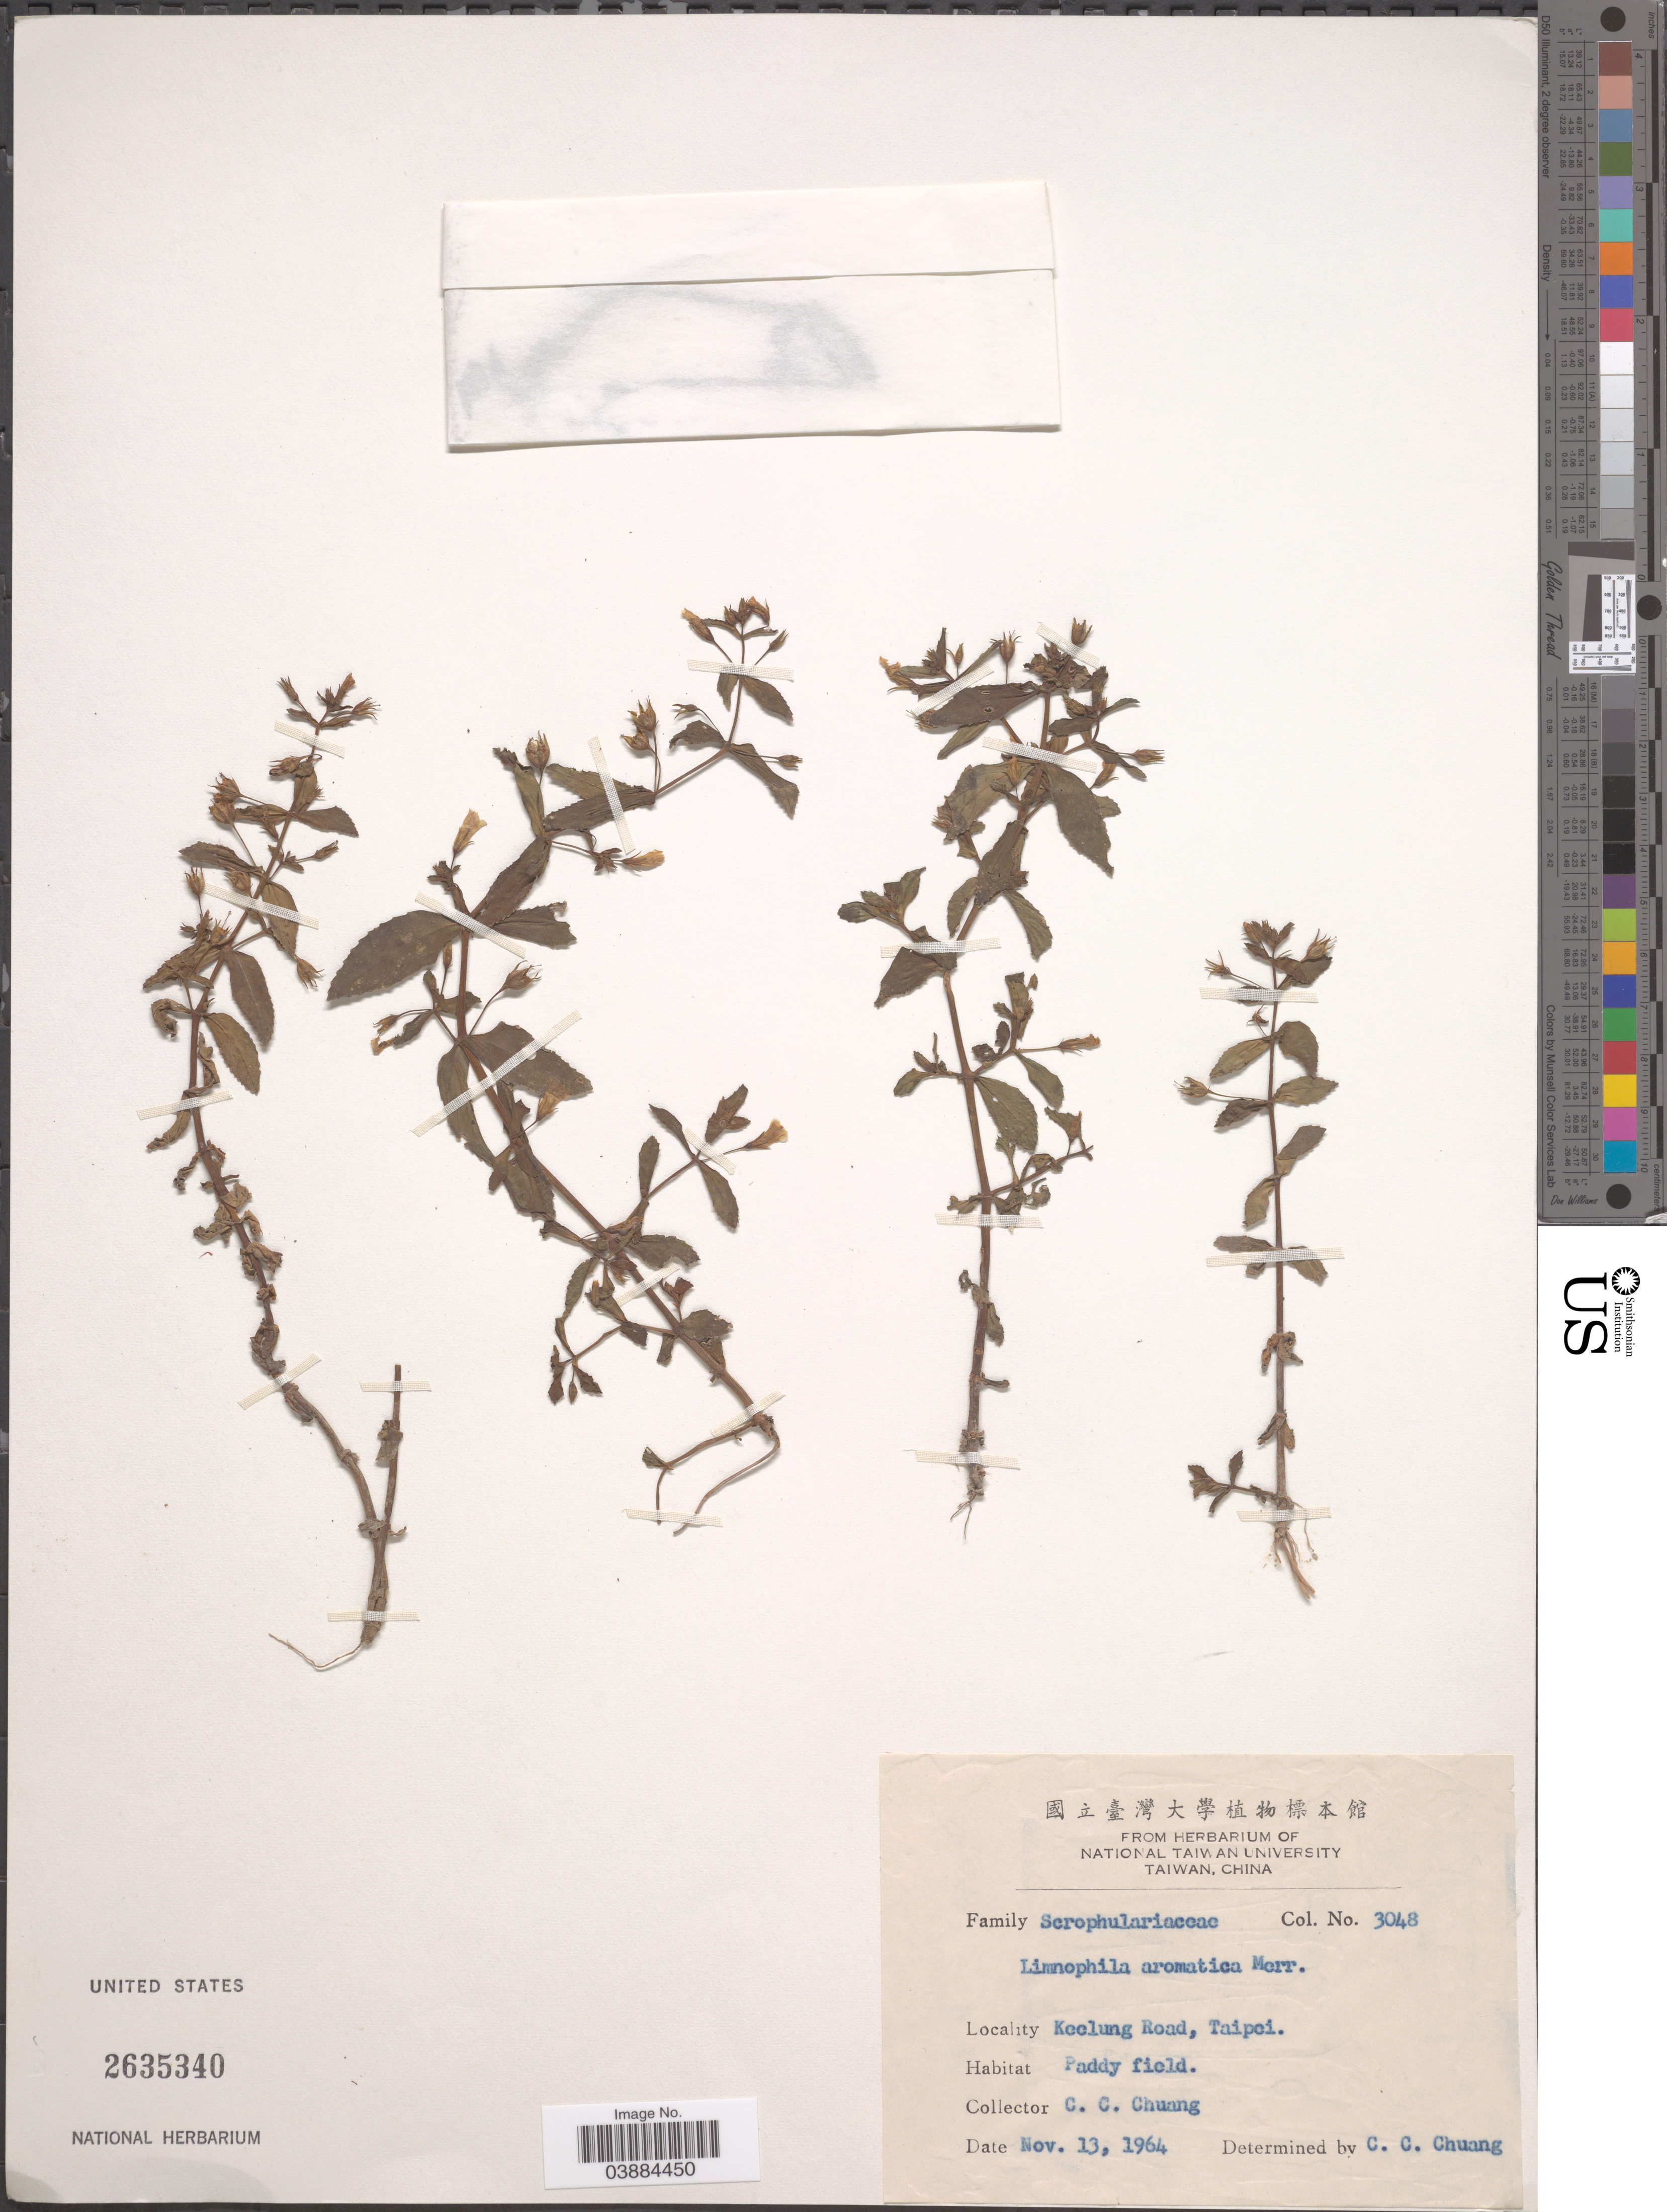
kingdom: Plantae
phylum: Tracheophyta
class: Magnoliopsida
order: Lamiales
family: Plantaginaceae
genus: Limnophila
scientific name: Limnophila aromatica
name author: (Lam.) Merr.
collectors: C. C. Chuang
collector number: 3048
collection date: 1964-11-13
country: Taiwan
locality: Keelung Road, Taipei.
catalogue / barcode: US 2635340